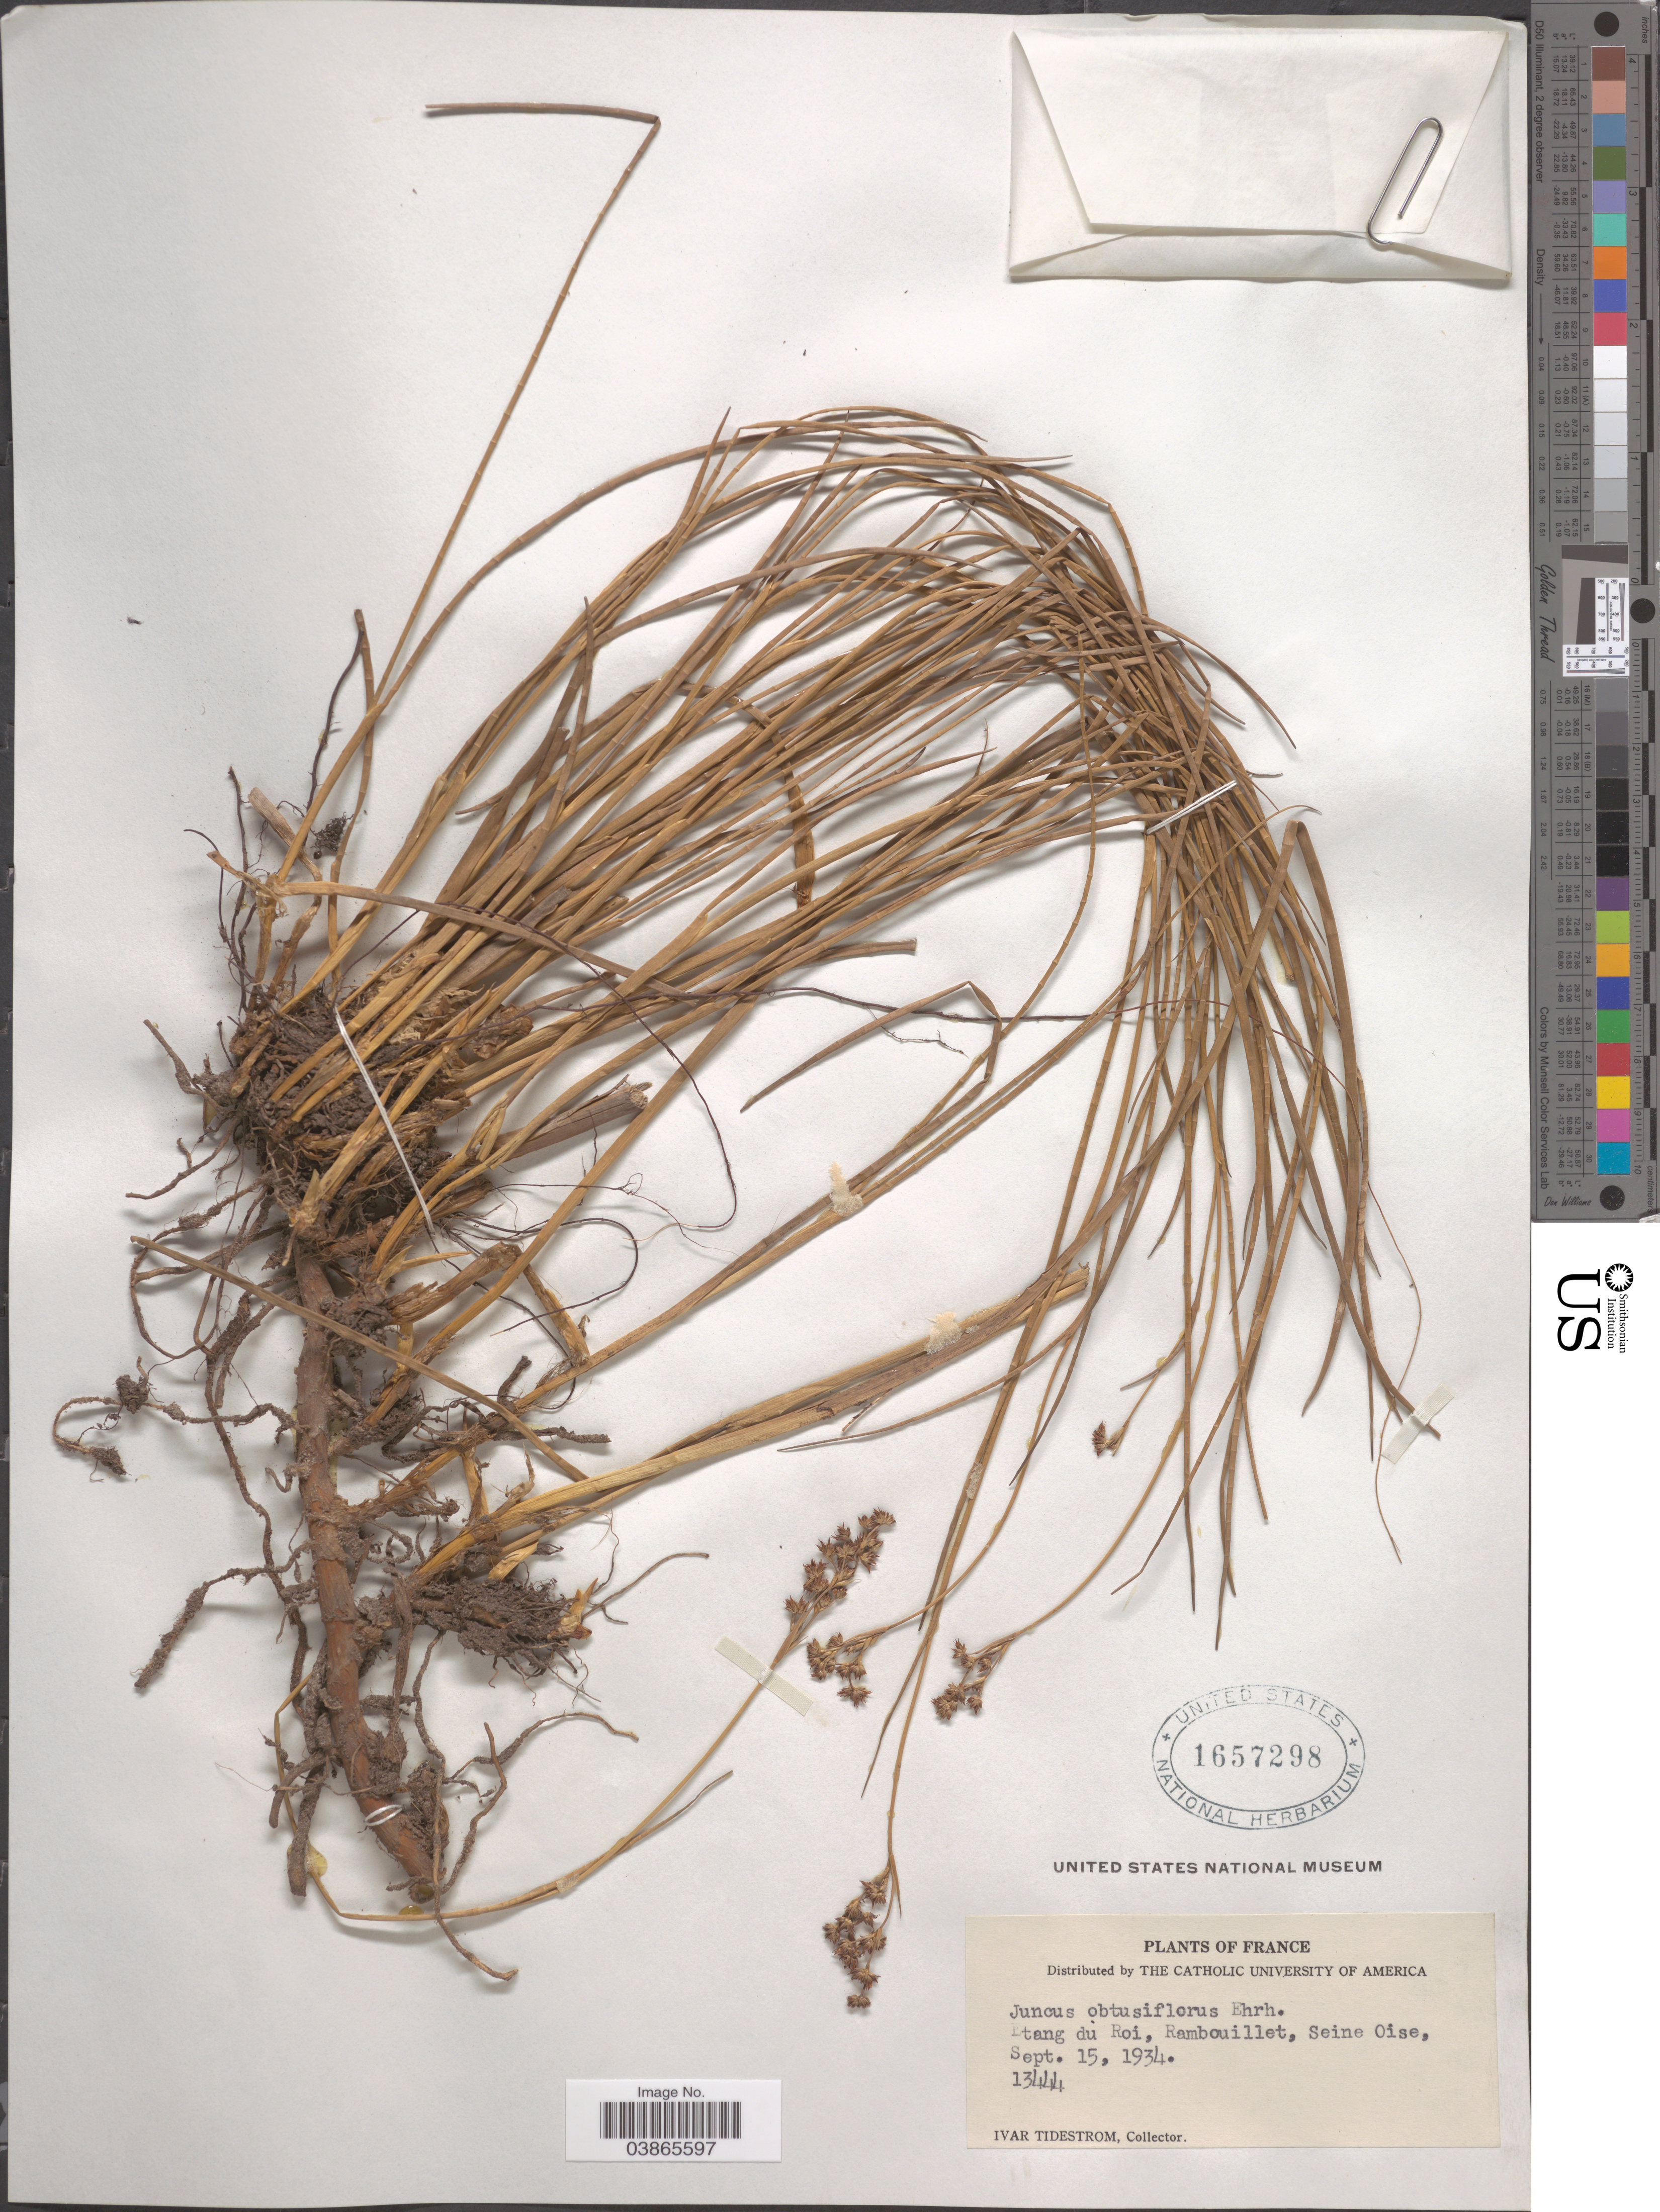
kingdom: Plantae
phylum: Tracheophyta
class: Liliopsida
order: Poales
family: Juncaceae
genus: Juncus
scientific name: Juncus obtusiflorus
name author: Ehrh. ex Hoffm.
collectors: I. F. Tidestrom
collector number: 13444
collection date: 1934-09-15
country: France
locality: Etang du Roi, Rambouillet, Seine Oise.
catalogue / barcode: US 1657298